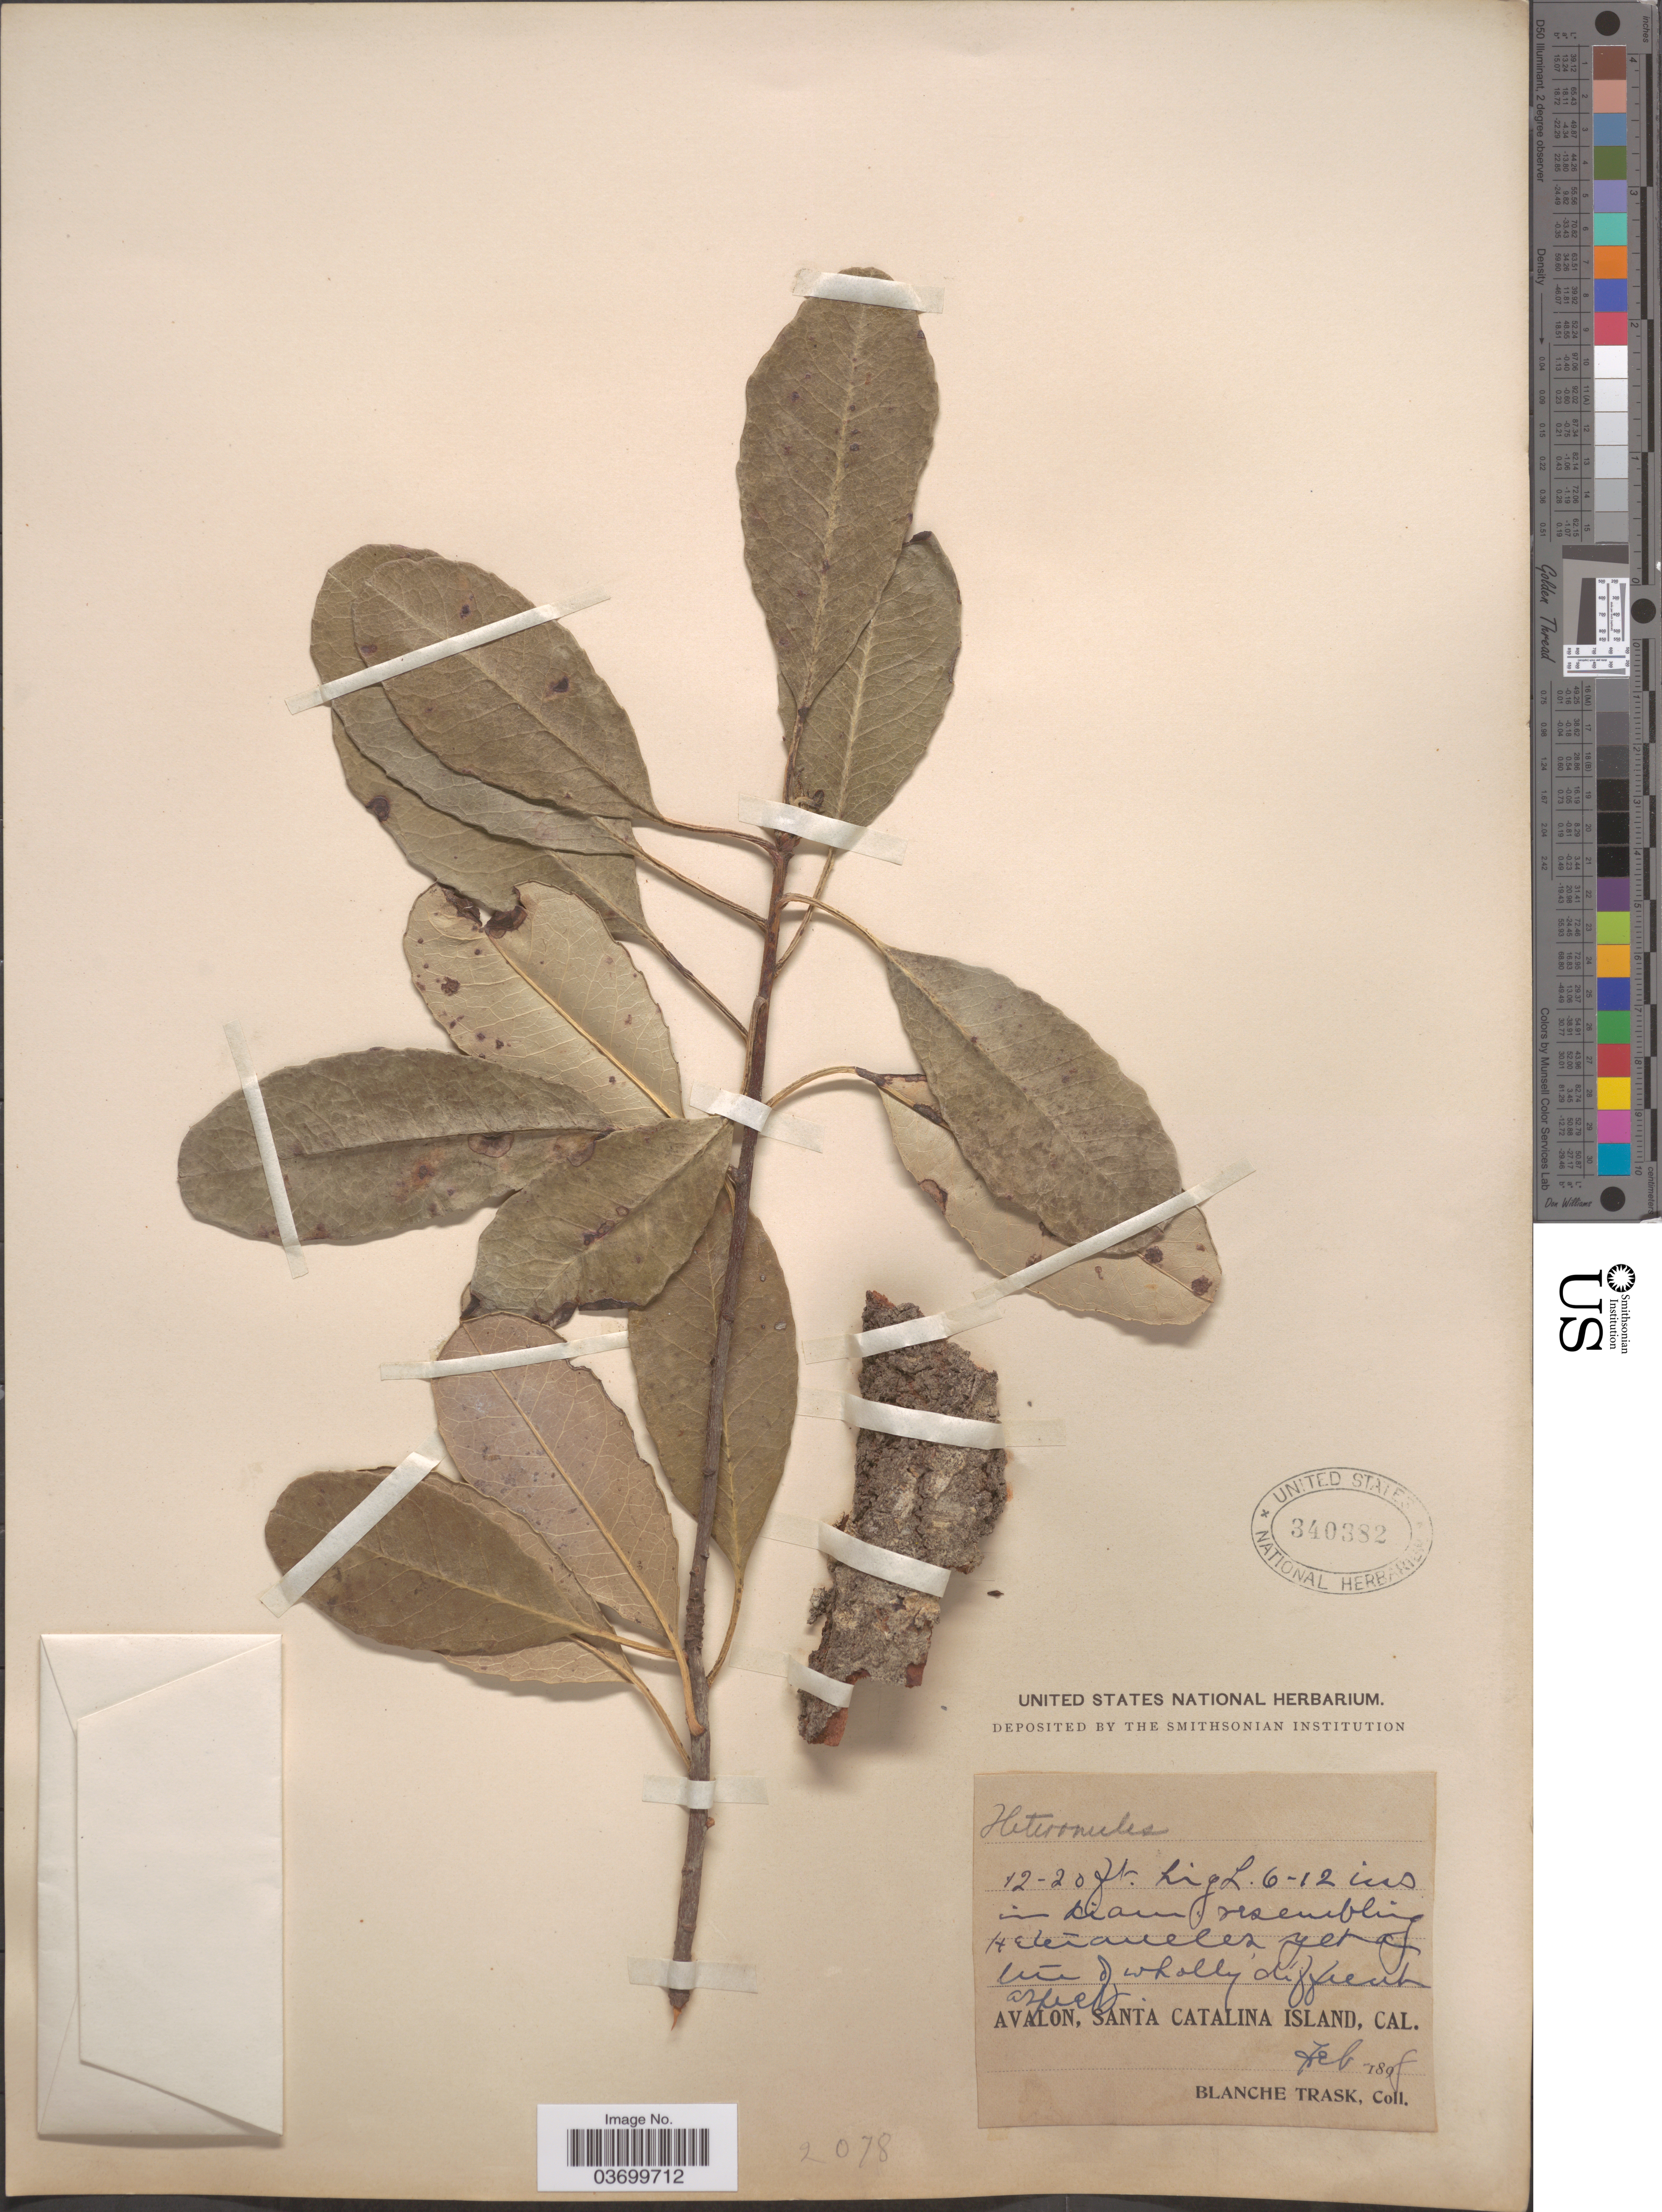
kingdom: Plantae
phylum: Tracheophyta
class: Magnoliopsida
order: Rosales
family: Rosaceae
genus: Heteromeles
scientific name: Heteromeles arbutifolia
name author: (Lindl.) Roemer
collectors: B. Trask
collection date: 1898-02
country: United States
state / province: California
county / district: Los Angeles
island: Santa Catalina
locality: Avalon, Santa Catalina Island.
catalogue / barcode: US 340382